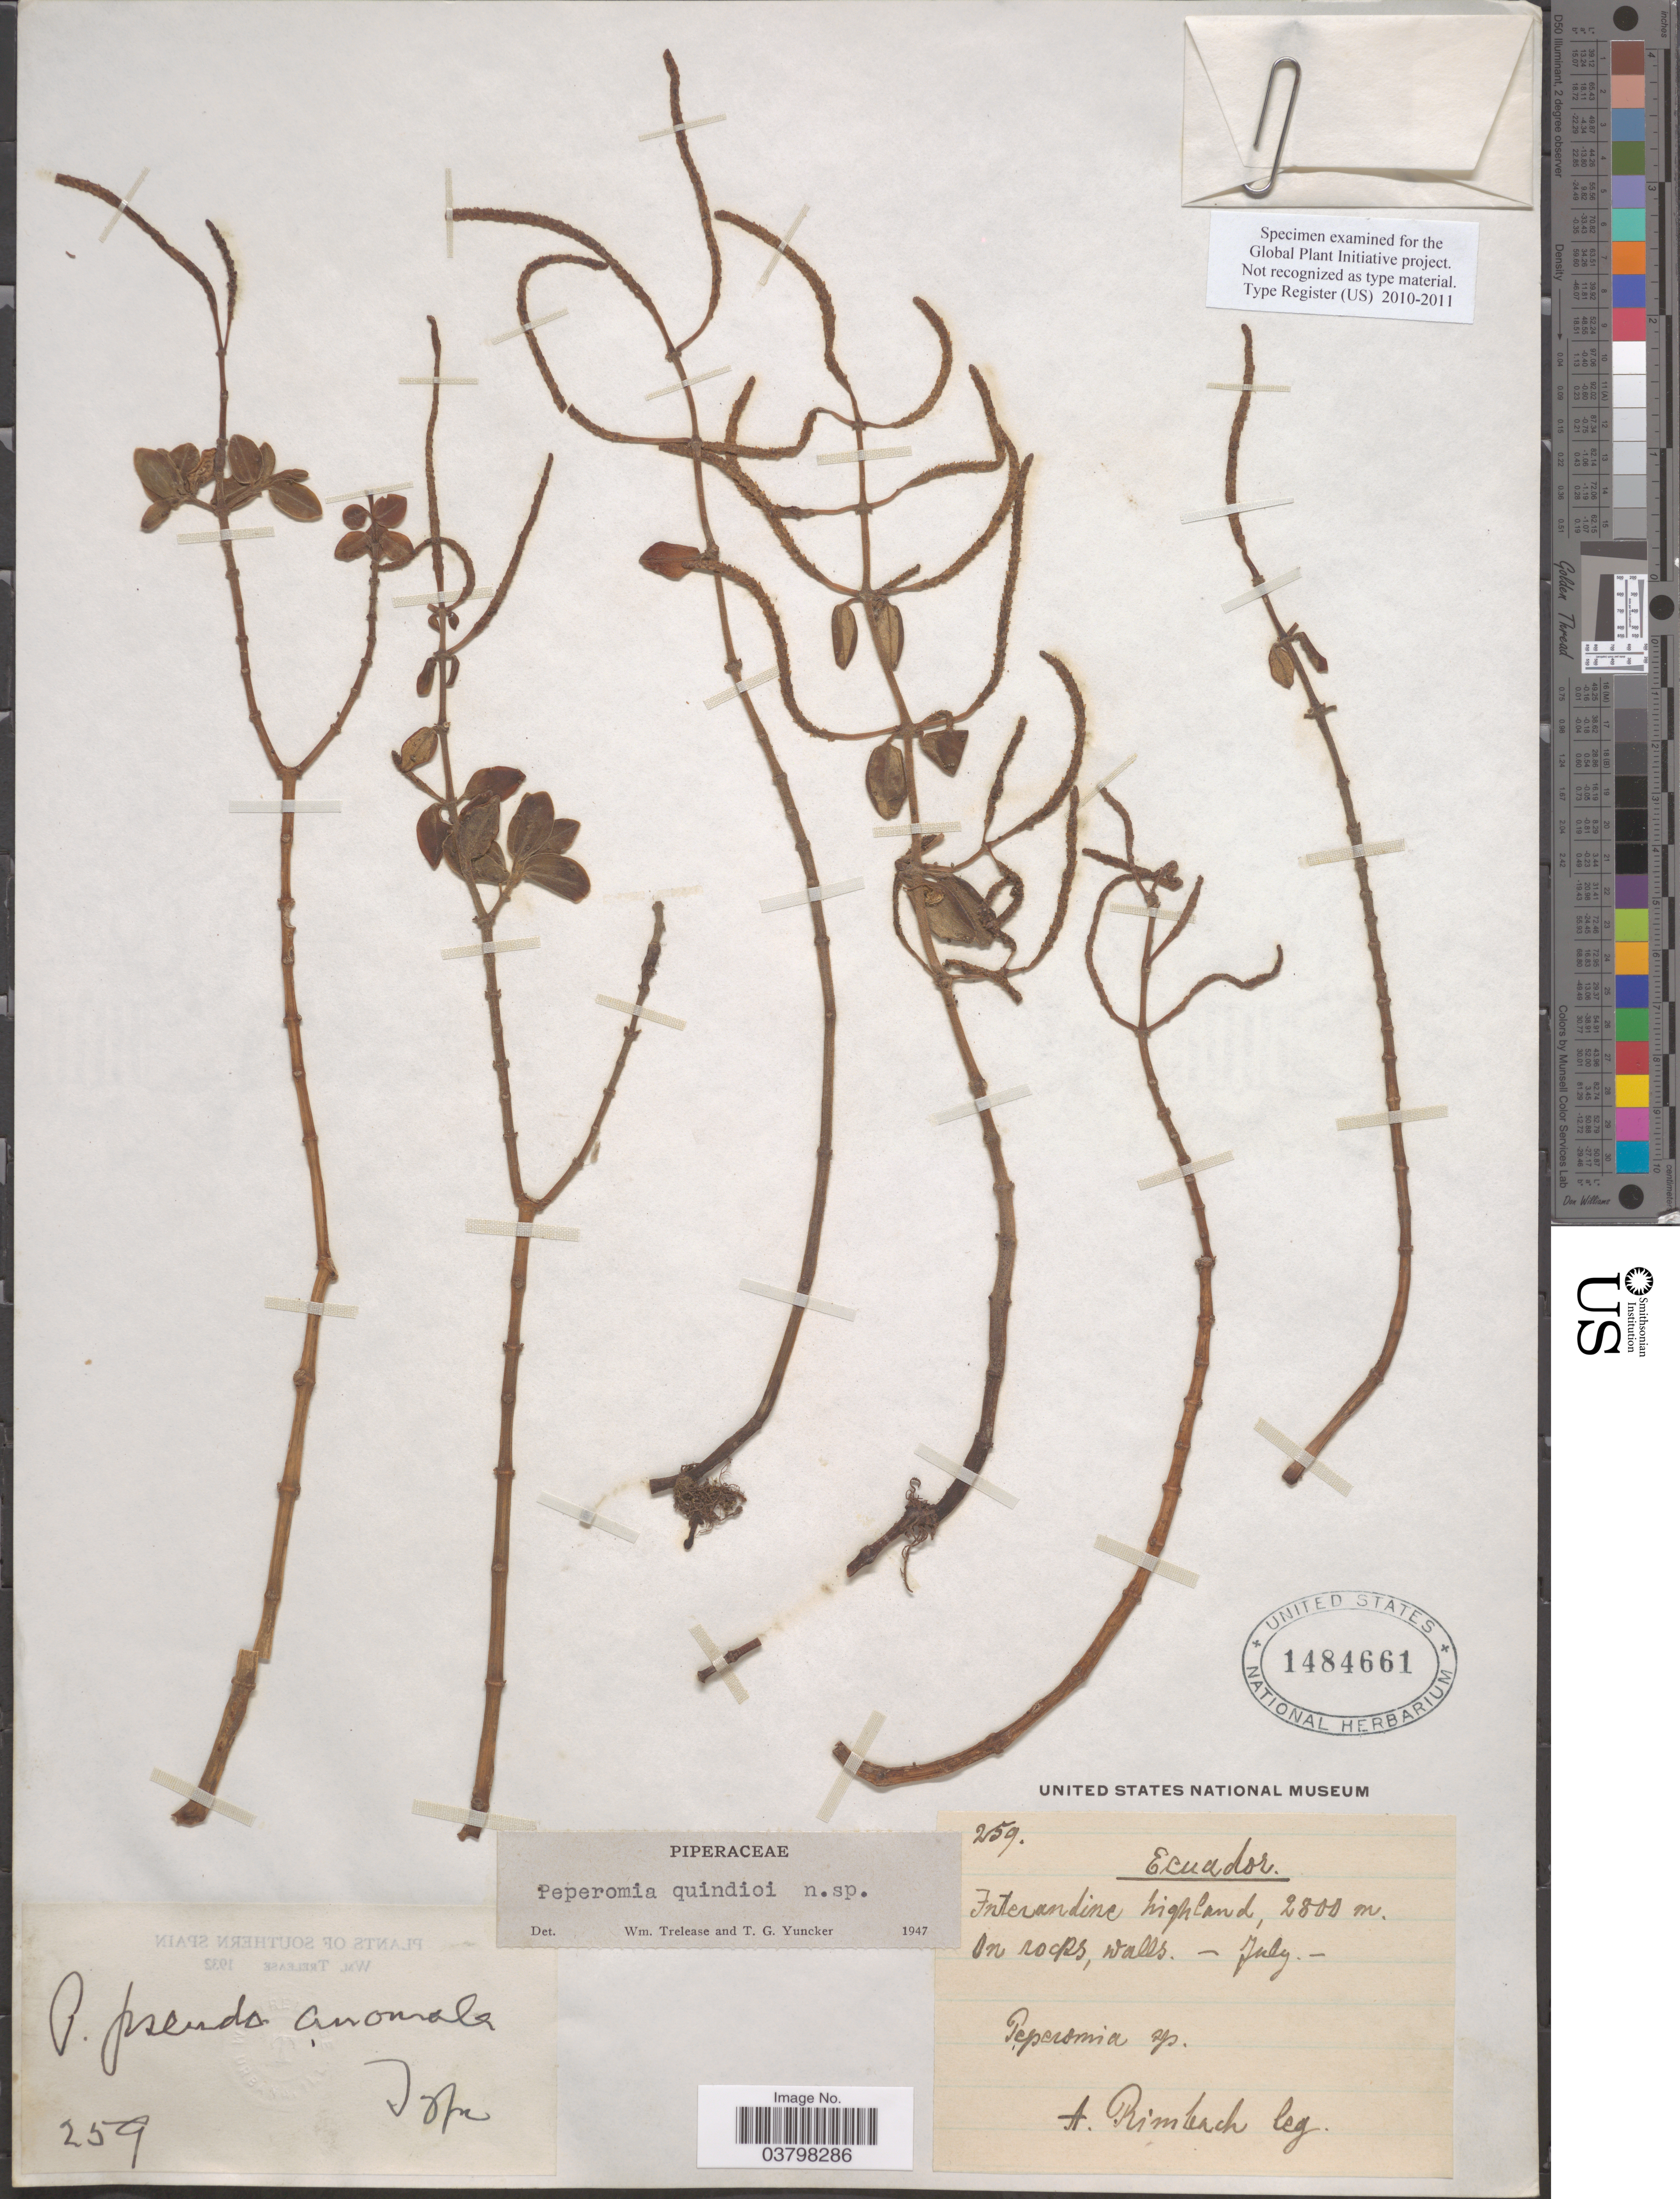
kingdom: Plantae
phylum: Tracheophyta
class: Magnoliopsida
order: Piperales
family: Piperaceae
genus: Peperomia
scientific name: Peperomia quindioensis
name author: Trel. & Yunck.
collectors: A. Rimbach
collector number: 259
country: Ecuador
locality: Interandine highland. On rocks, walls.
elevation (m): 2800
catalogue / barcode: US 1484661